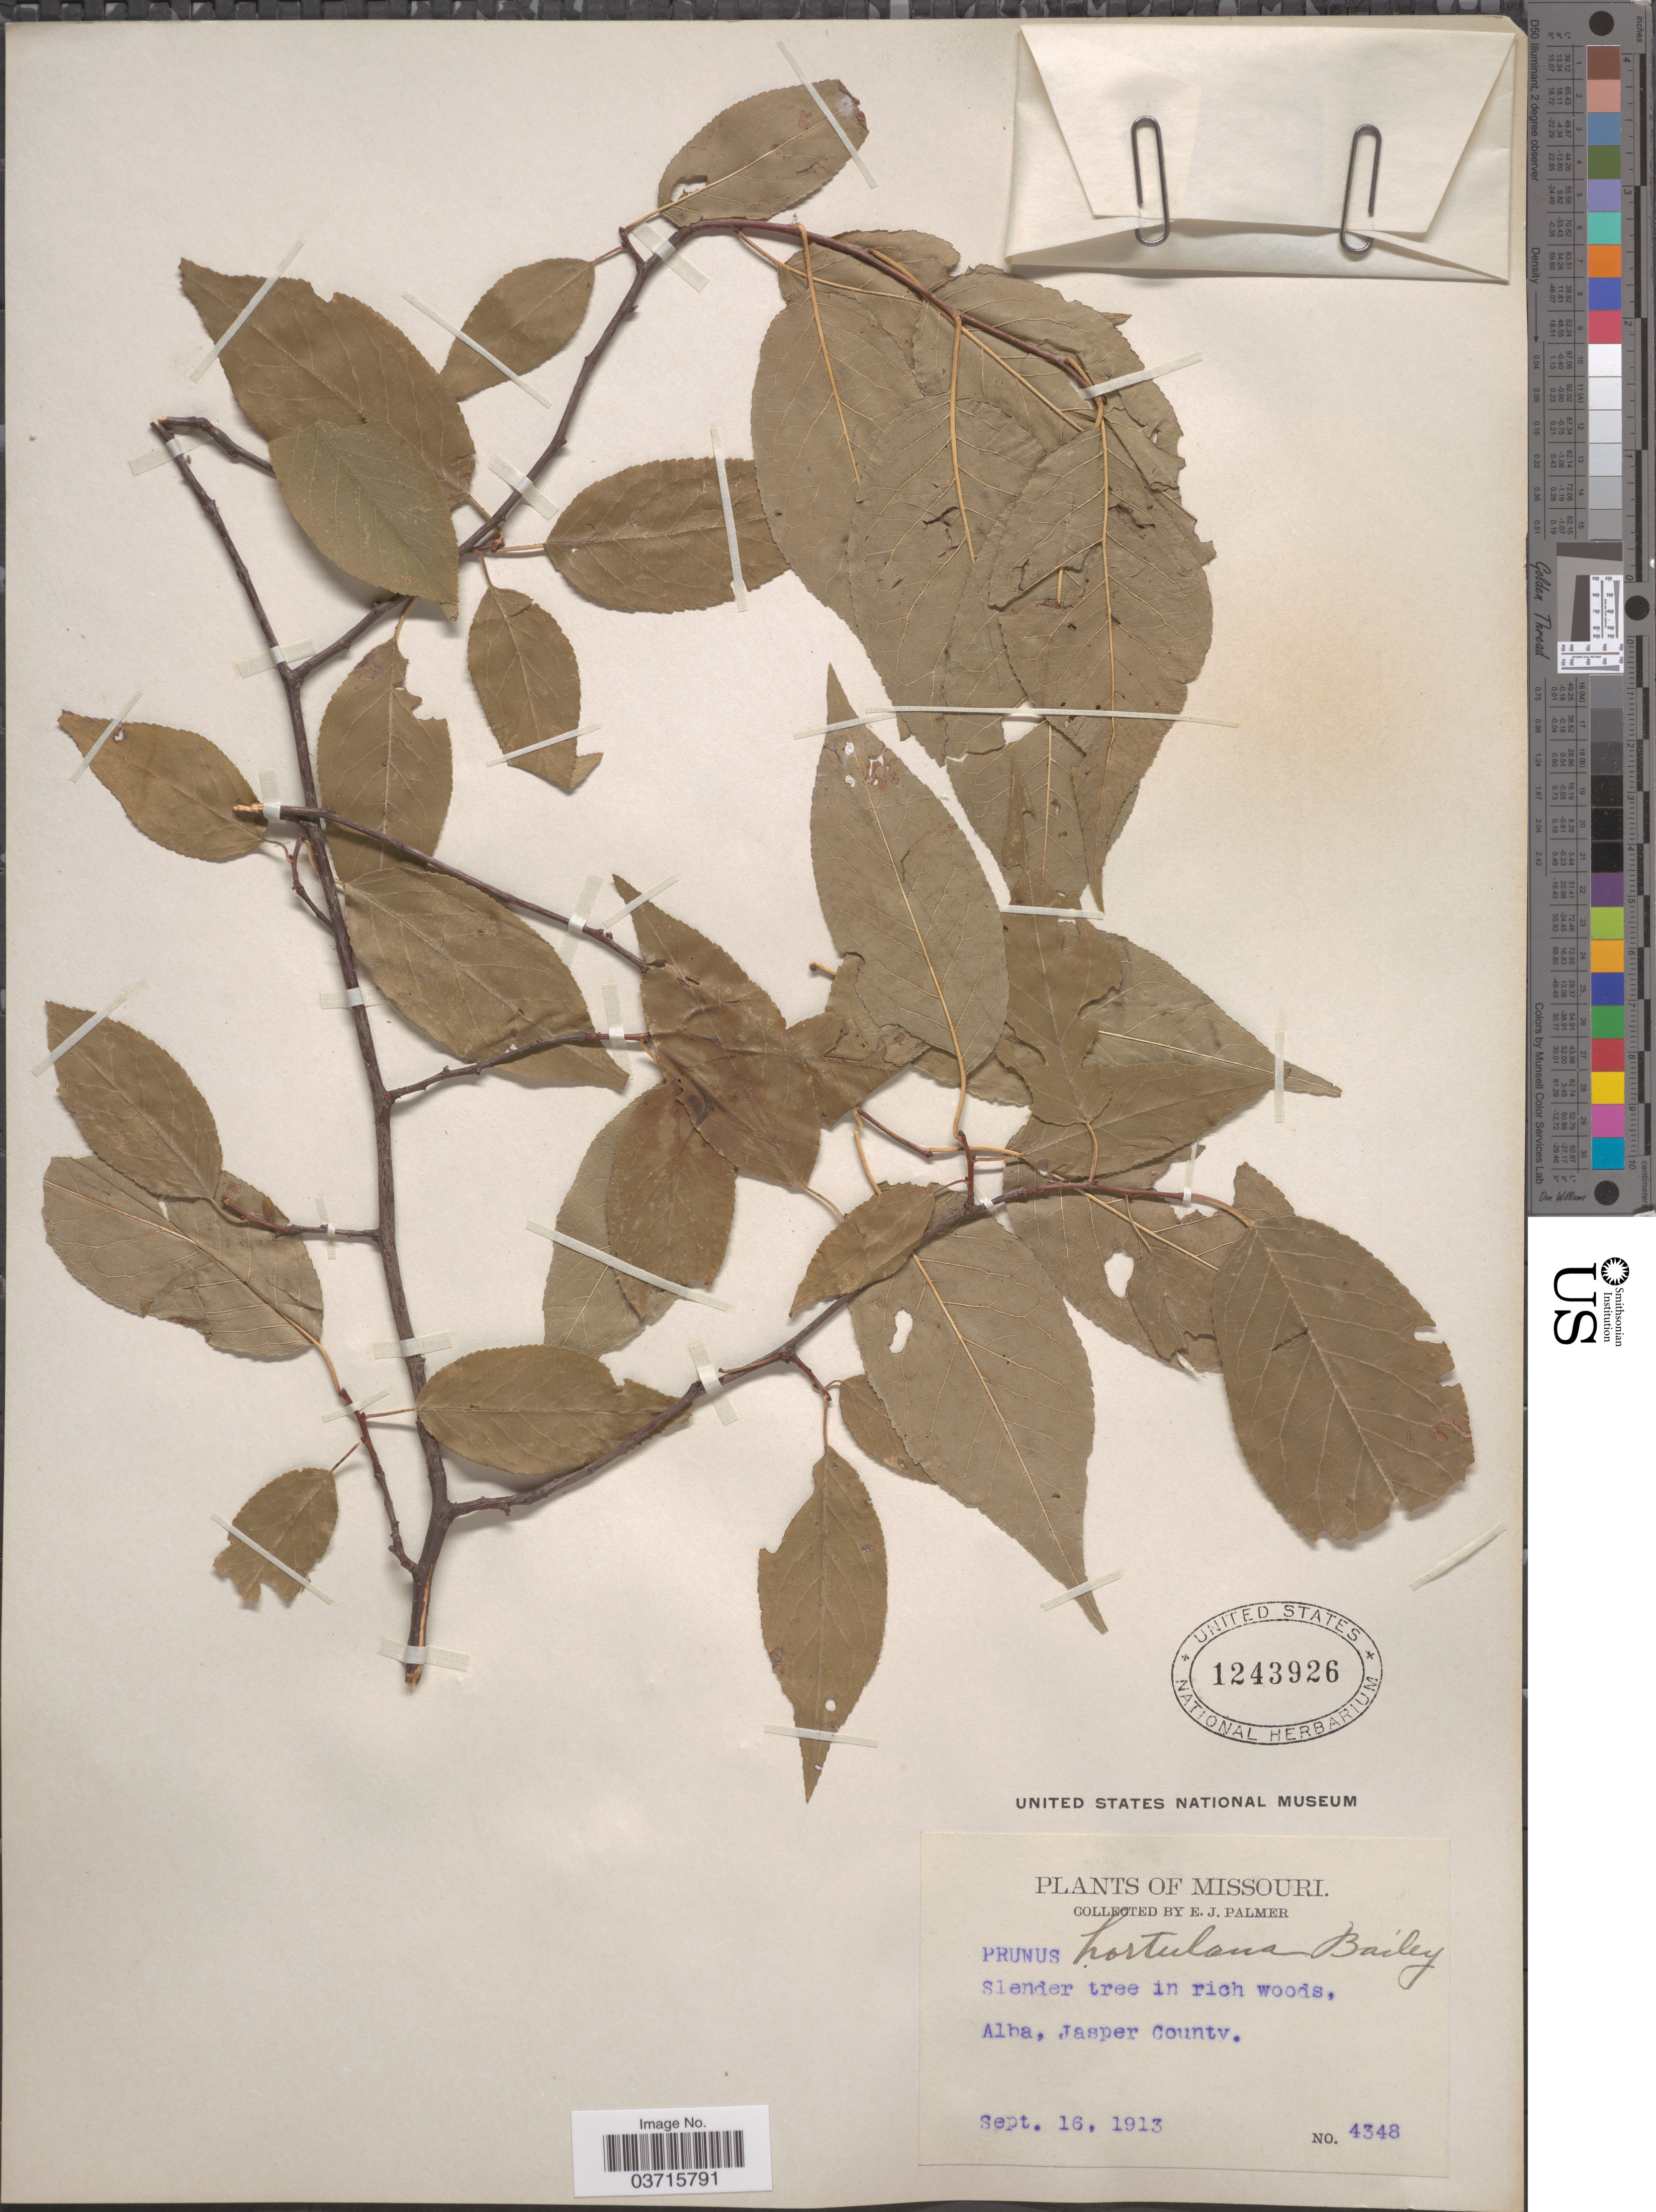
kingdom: Plantae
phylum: Tracheophyta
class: Magnoliopsida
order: Rosales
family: Rosaceae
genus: Prunus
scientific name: Prunus hortulana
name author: L.H. Bailey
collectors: E. J. Palmer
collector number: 4348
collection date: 1913-09-16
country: United States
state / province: Missouri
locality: Alba, Jasper County.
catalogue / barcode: US 1243926